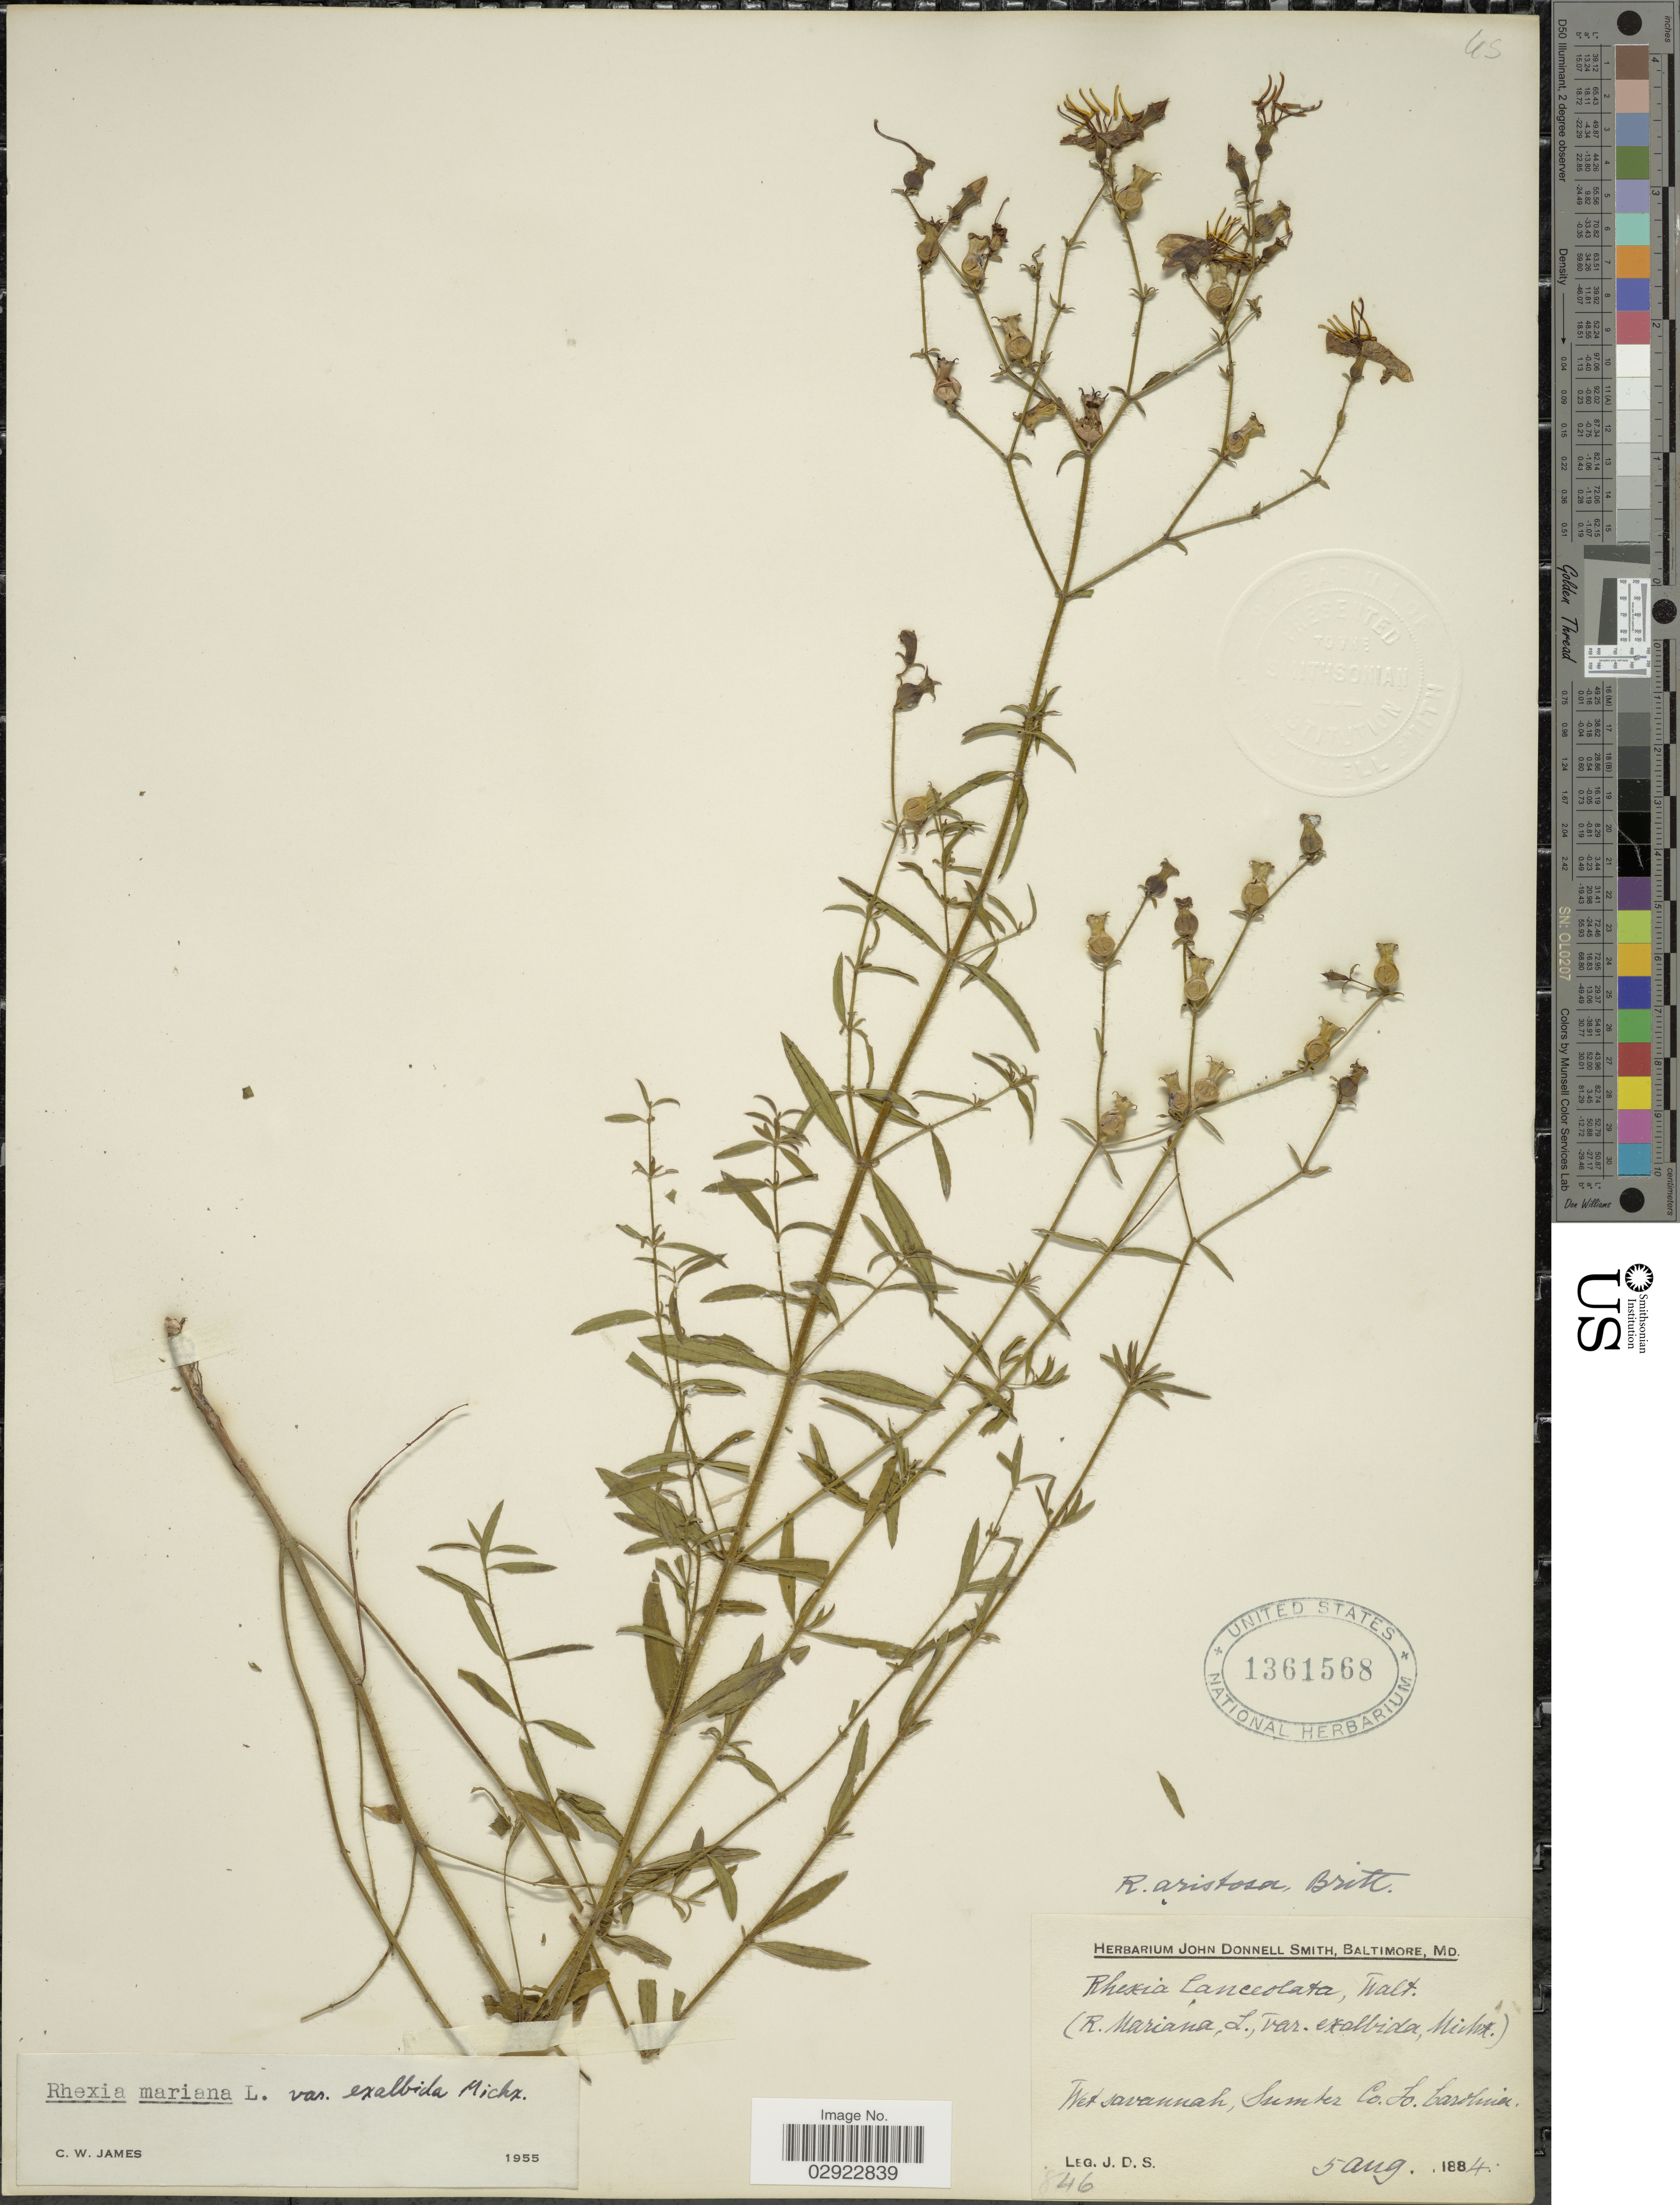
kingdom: Plantae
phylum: Tracheophyta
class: Magnoliopsida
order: Myrtales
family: Melastomataceae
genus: Rhexia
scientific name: Rhexia mariana var. exalbida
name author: Michx.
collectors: J. Donnell Smith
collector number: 846?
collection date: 1884-08-05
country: United States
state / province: South Carolina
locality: Wet savannah, Sumter Co.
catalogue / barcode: US 1361568